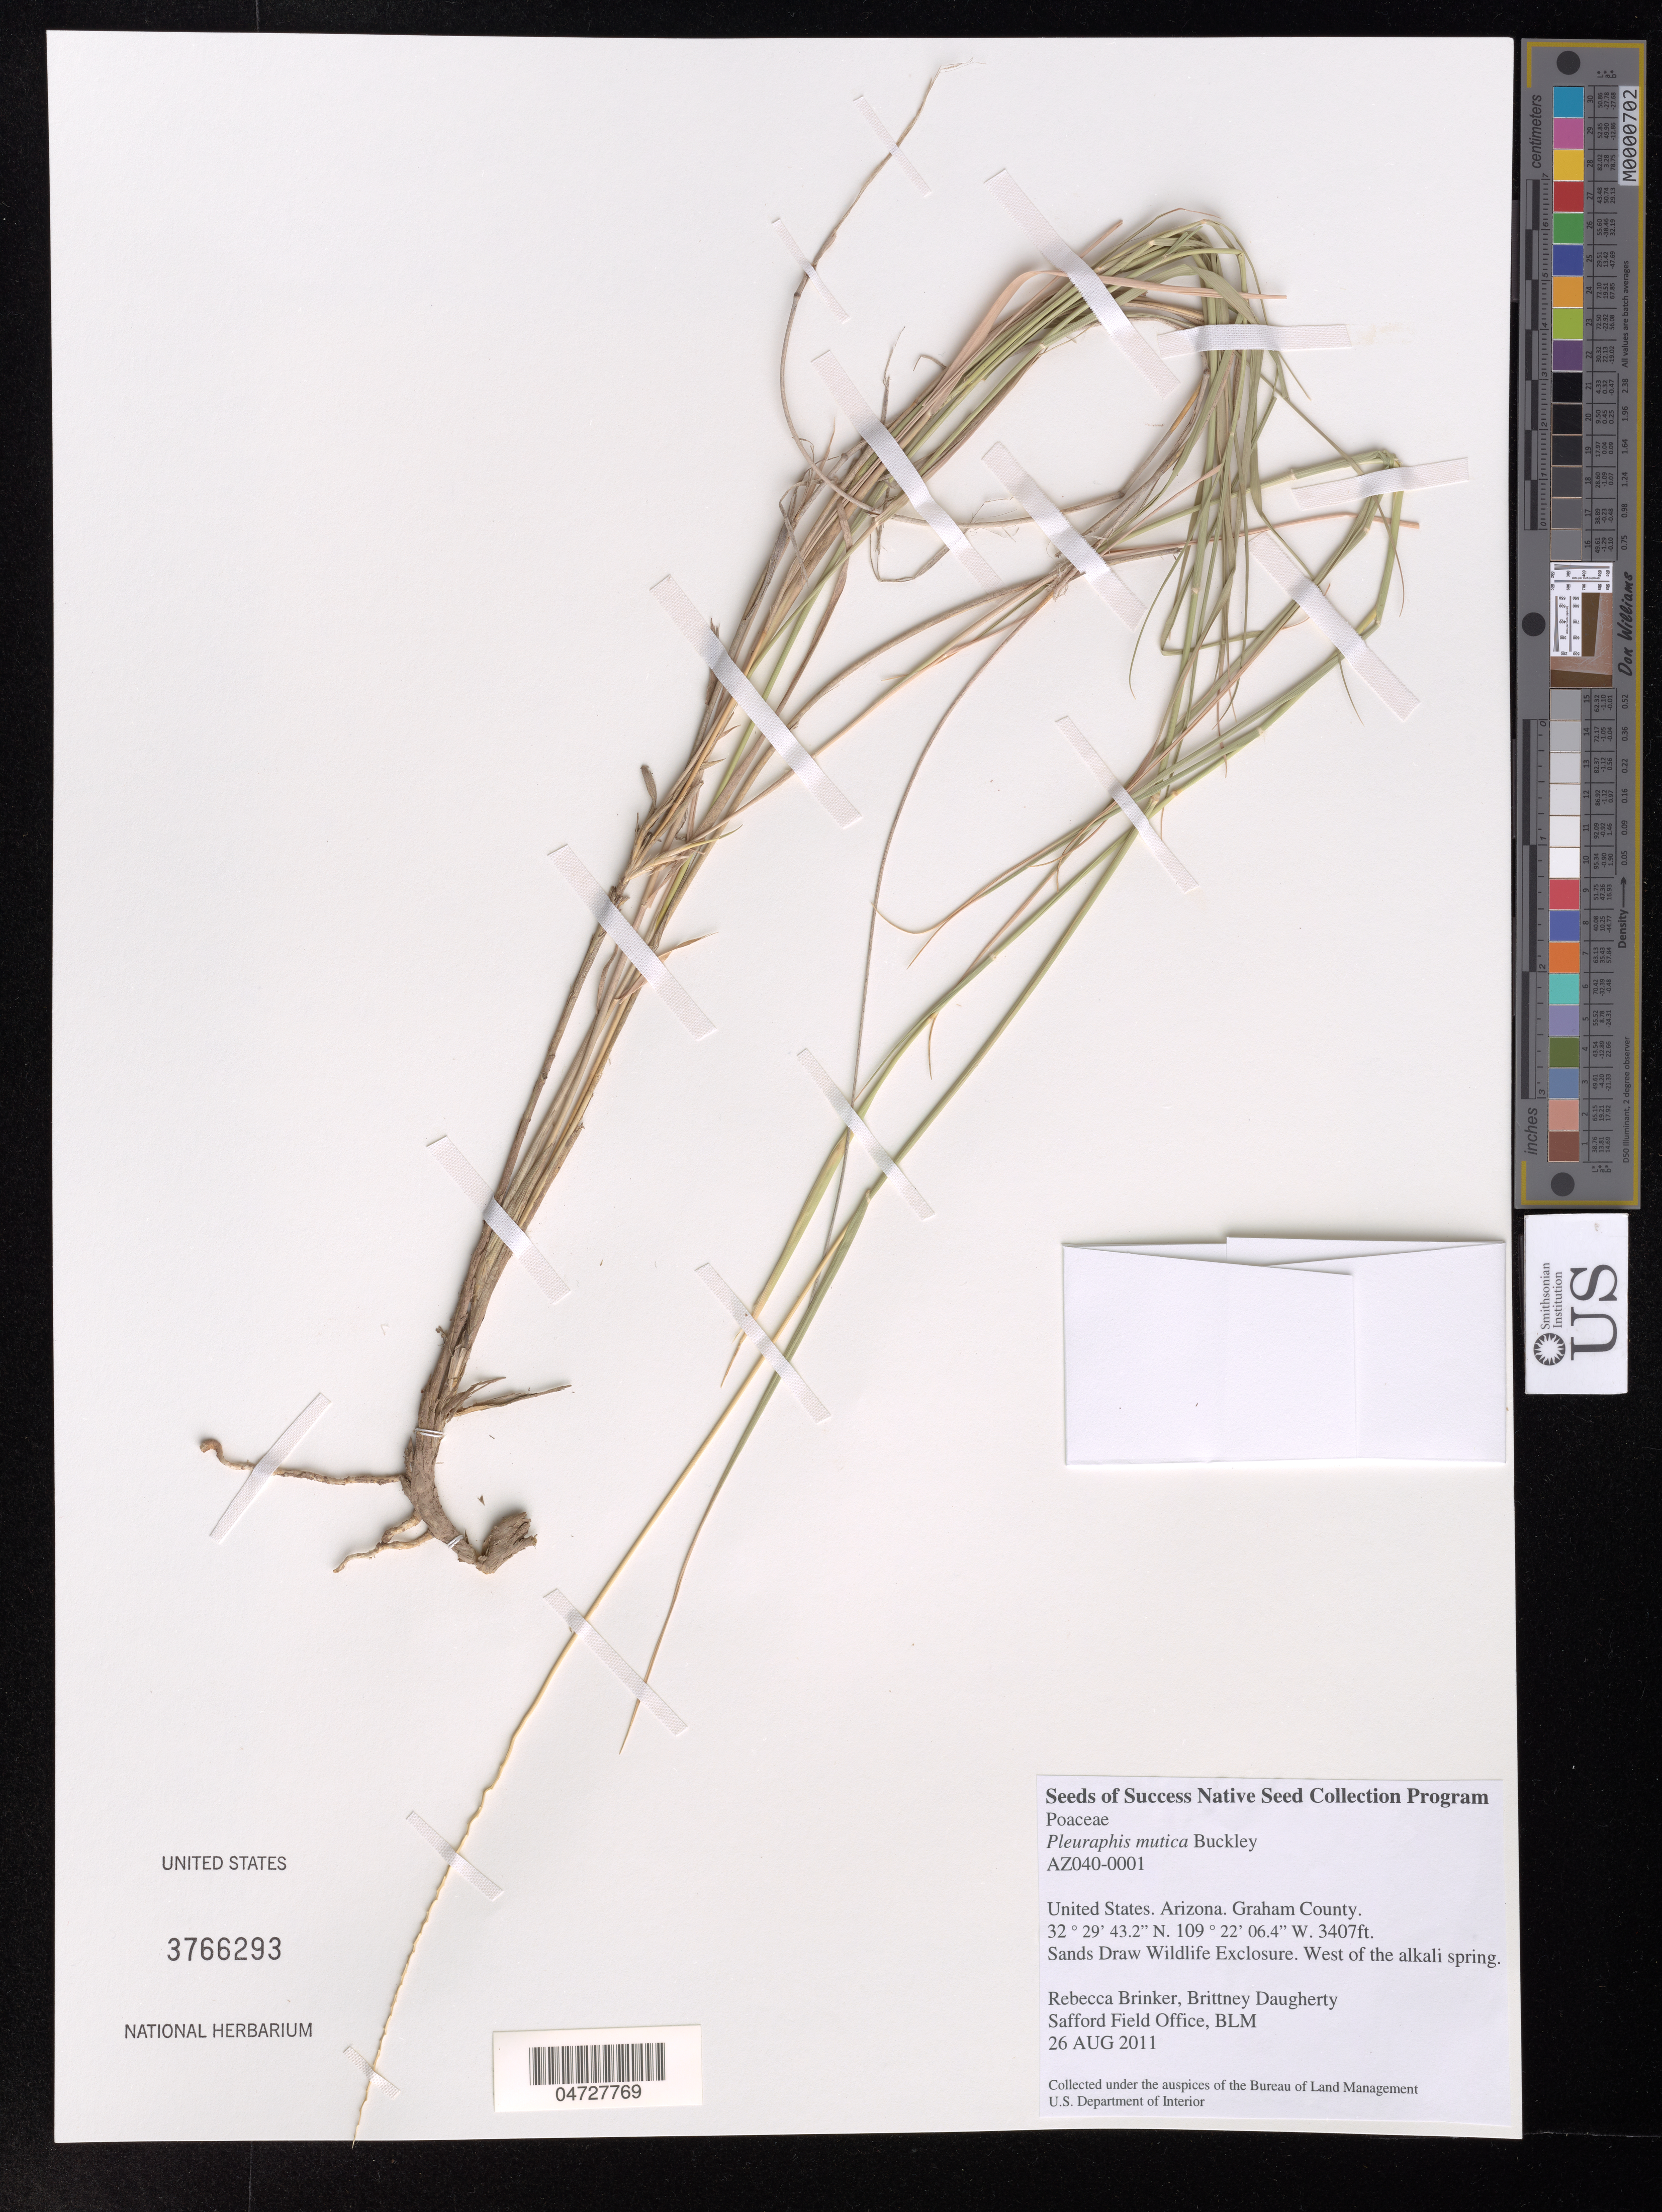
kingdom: Plantae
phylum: Tracheophyta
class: Liliopsida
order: Poales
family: Poaceae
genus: Pleuraphis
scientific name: Pleuraphis mutica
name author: Buckley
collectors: R. Brinker & B. Daugherty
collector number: AZ040-0001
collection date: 2011-08-26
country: United States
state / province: Arizona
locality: Graham County. Sands Drae Wildlife Exclosure. West of the alkali spring.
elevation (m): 1038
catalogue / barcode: US 3766293